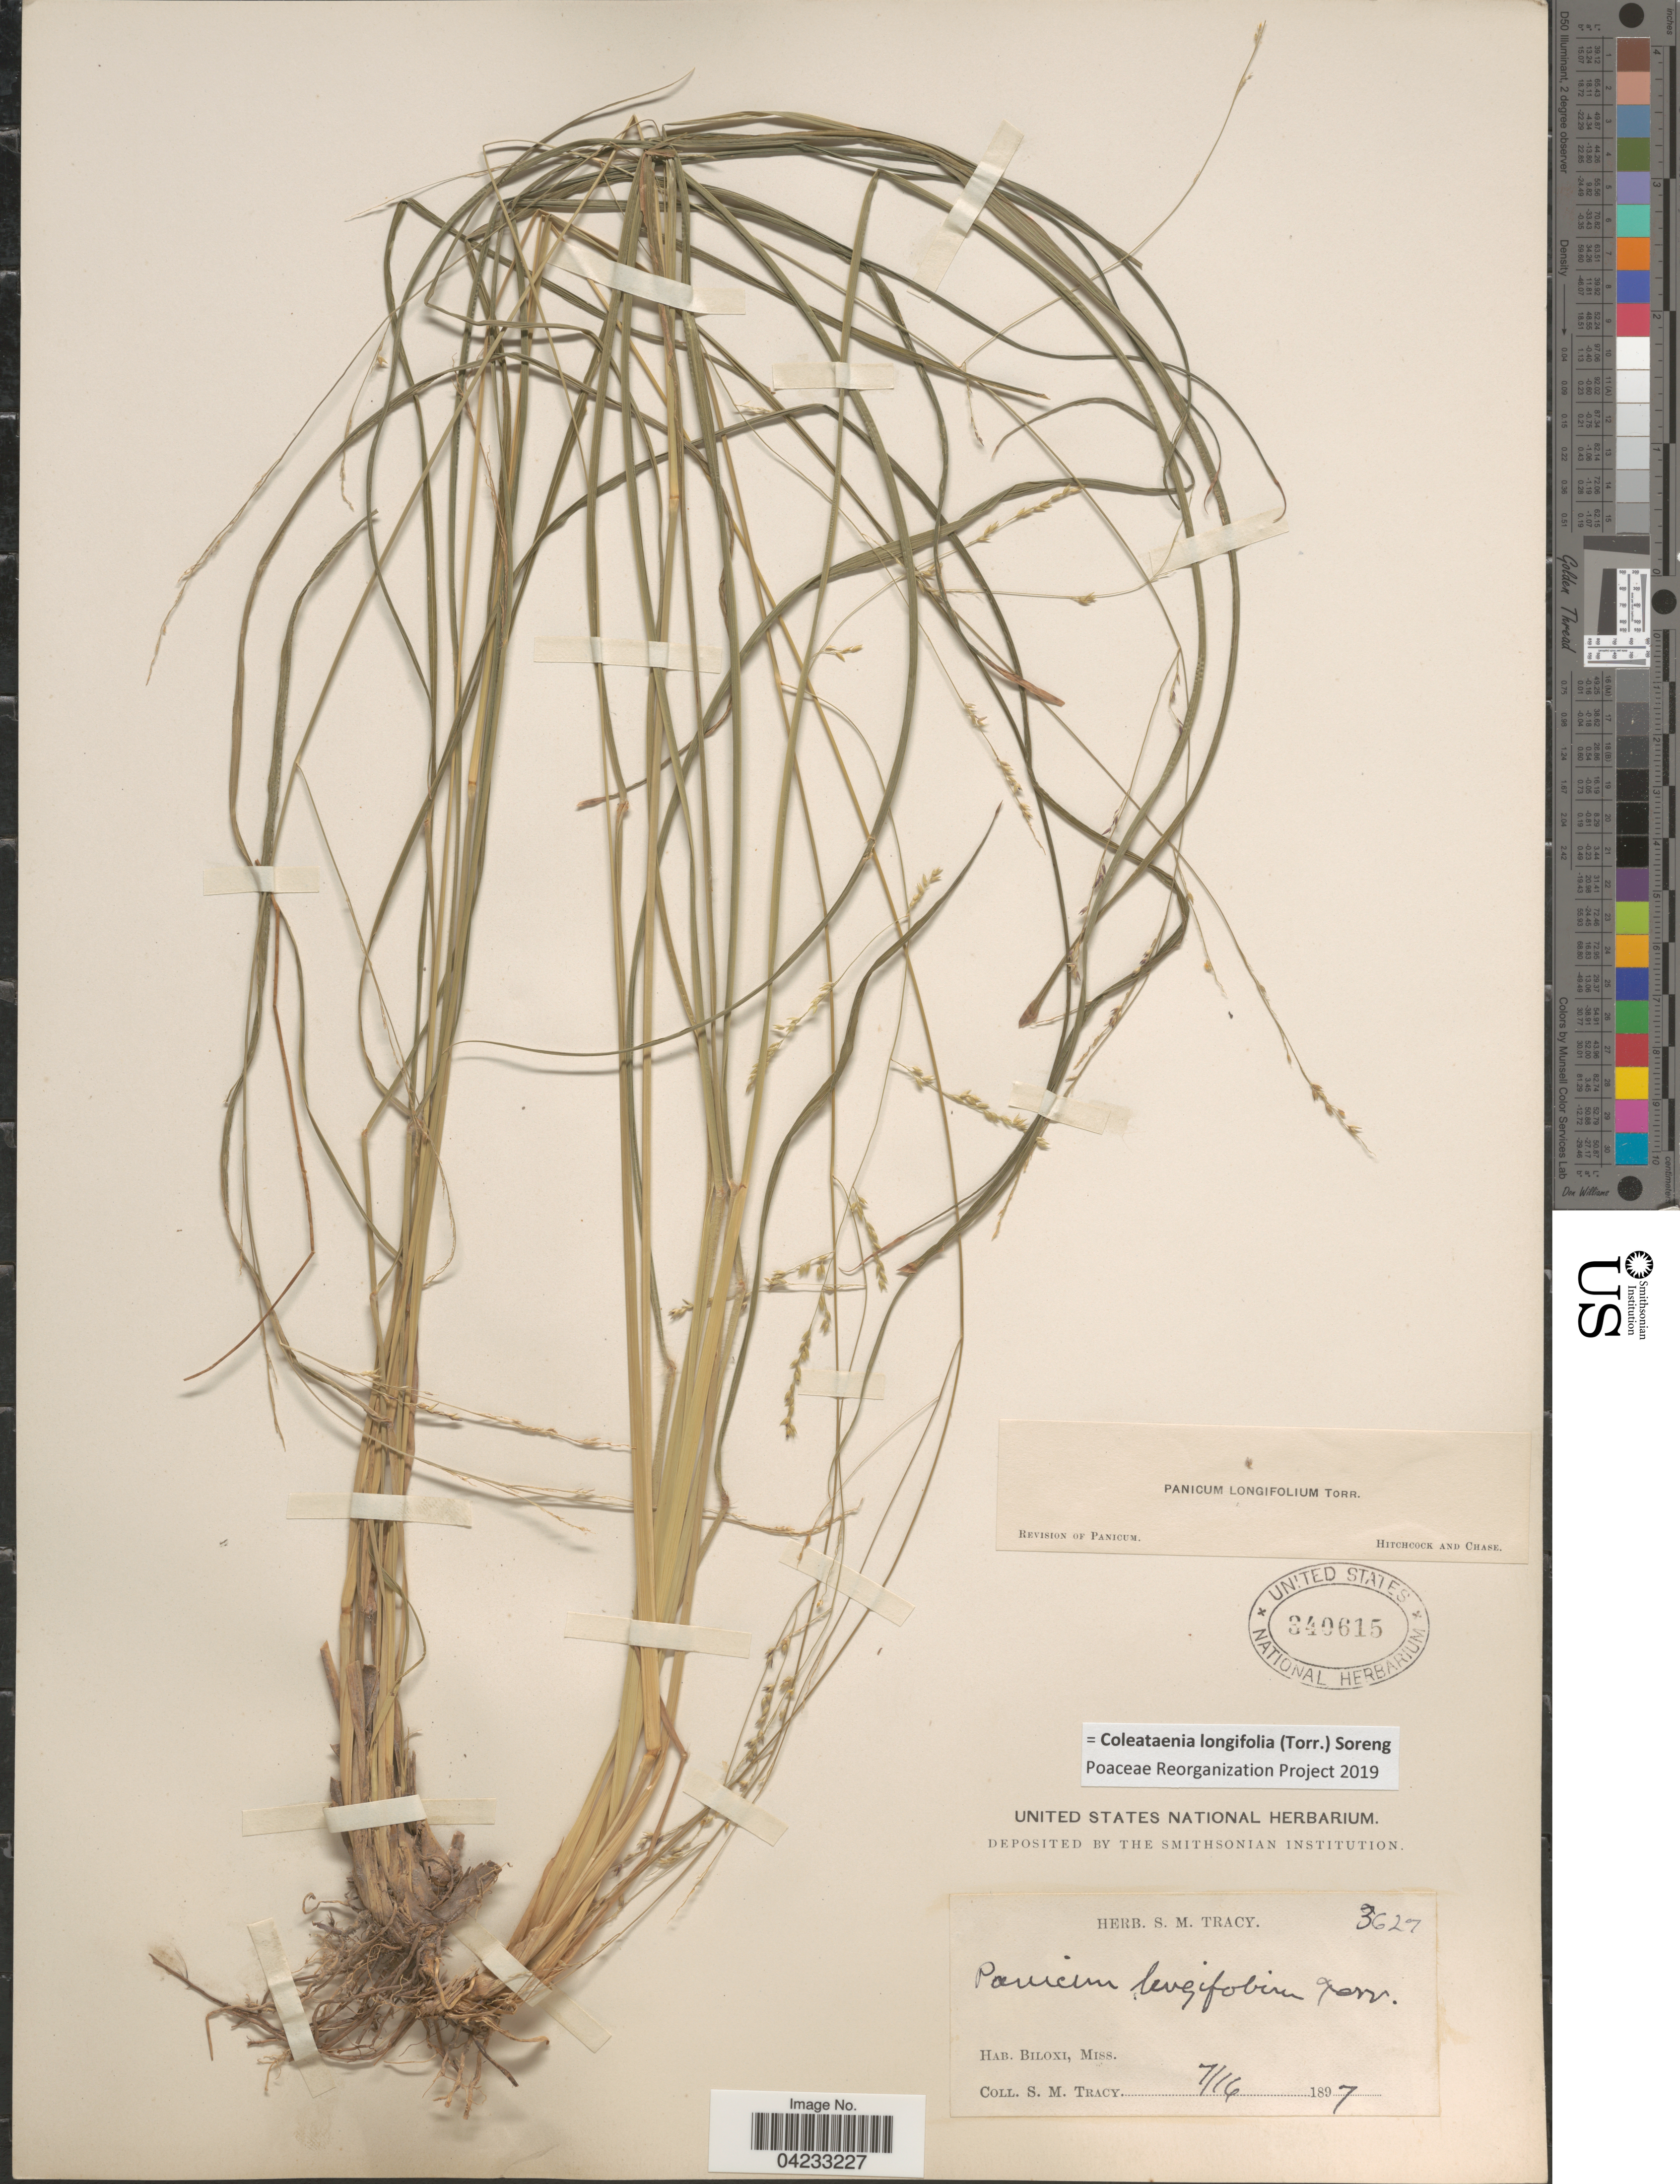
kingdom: Plantae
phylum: Tracheophyta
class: Liliopsida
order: Poales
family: Poaceae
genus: Coleataenia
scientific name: Coleataenia longifolia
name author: (Torr.) Soreng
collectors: S. M. Tracy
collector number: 3627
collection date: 1897-07-16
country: United States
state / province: Mississippi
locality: Biloxi.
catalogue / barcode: US 340615